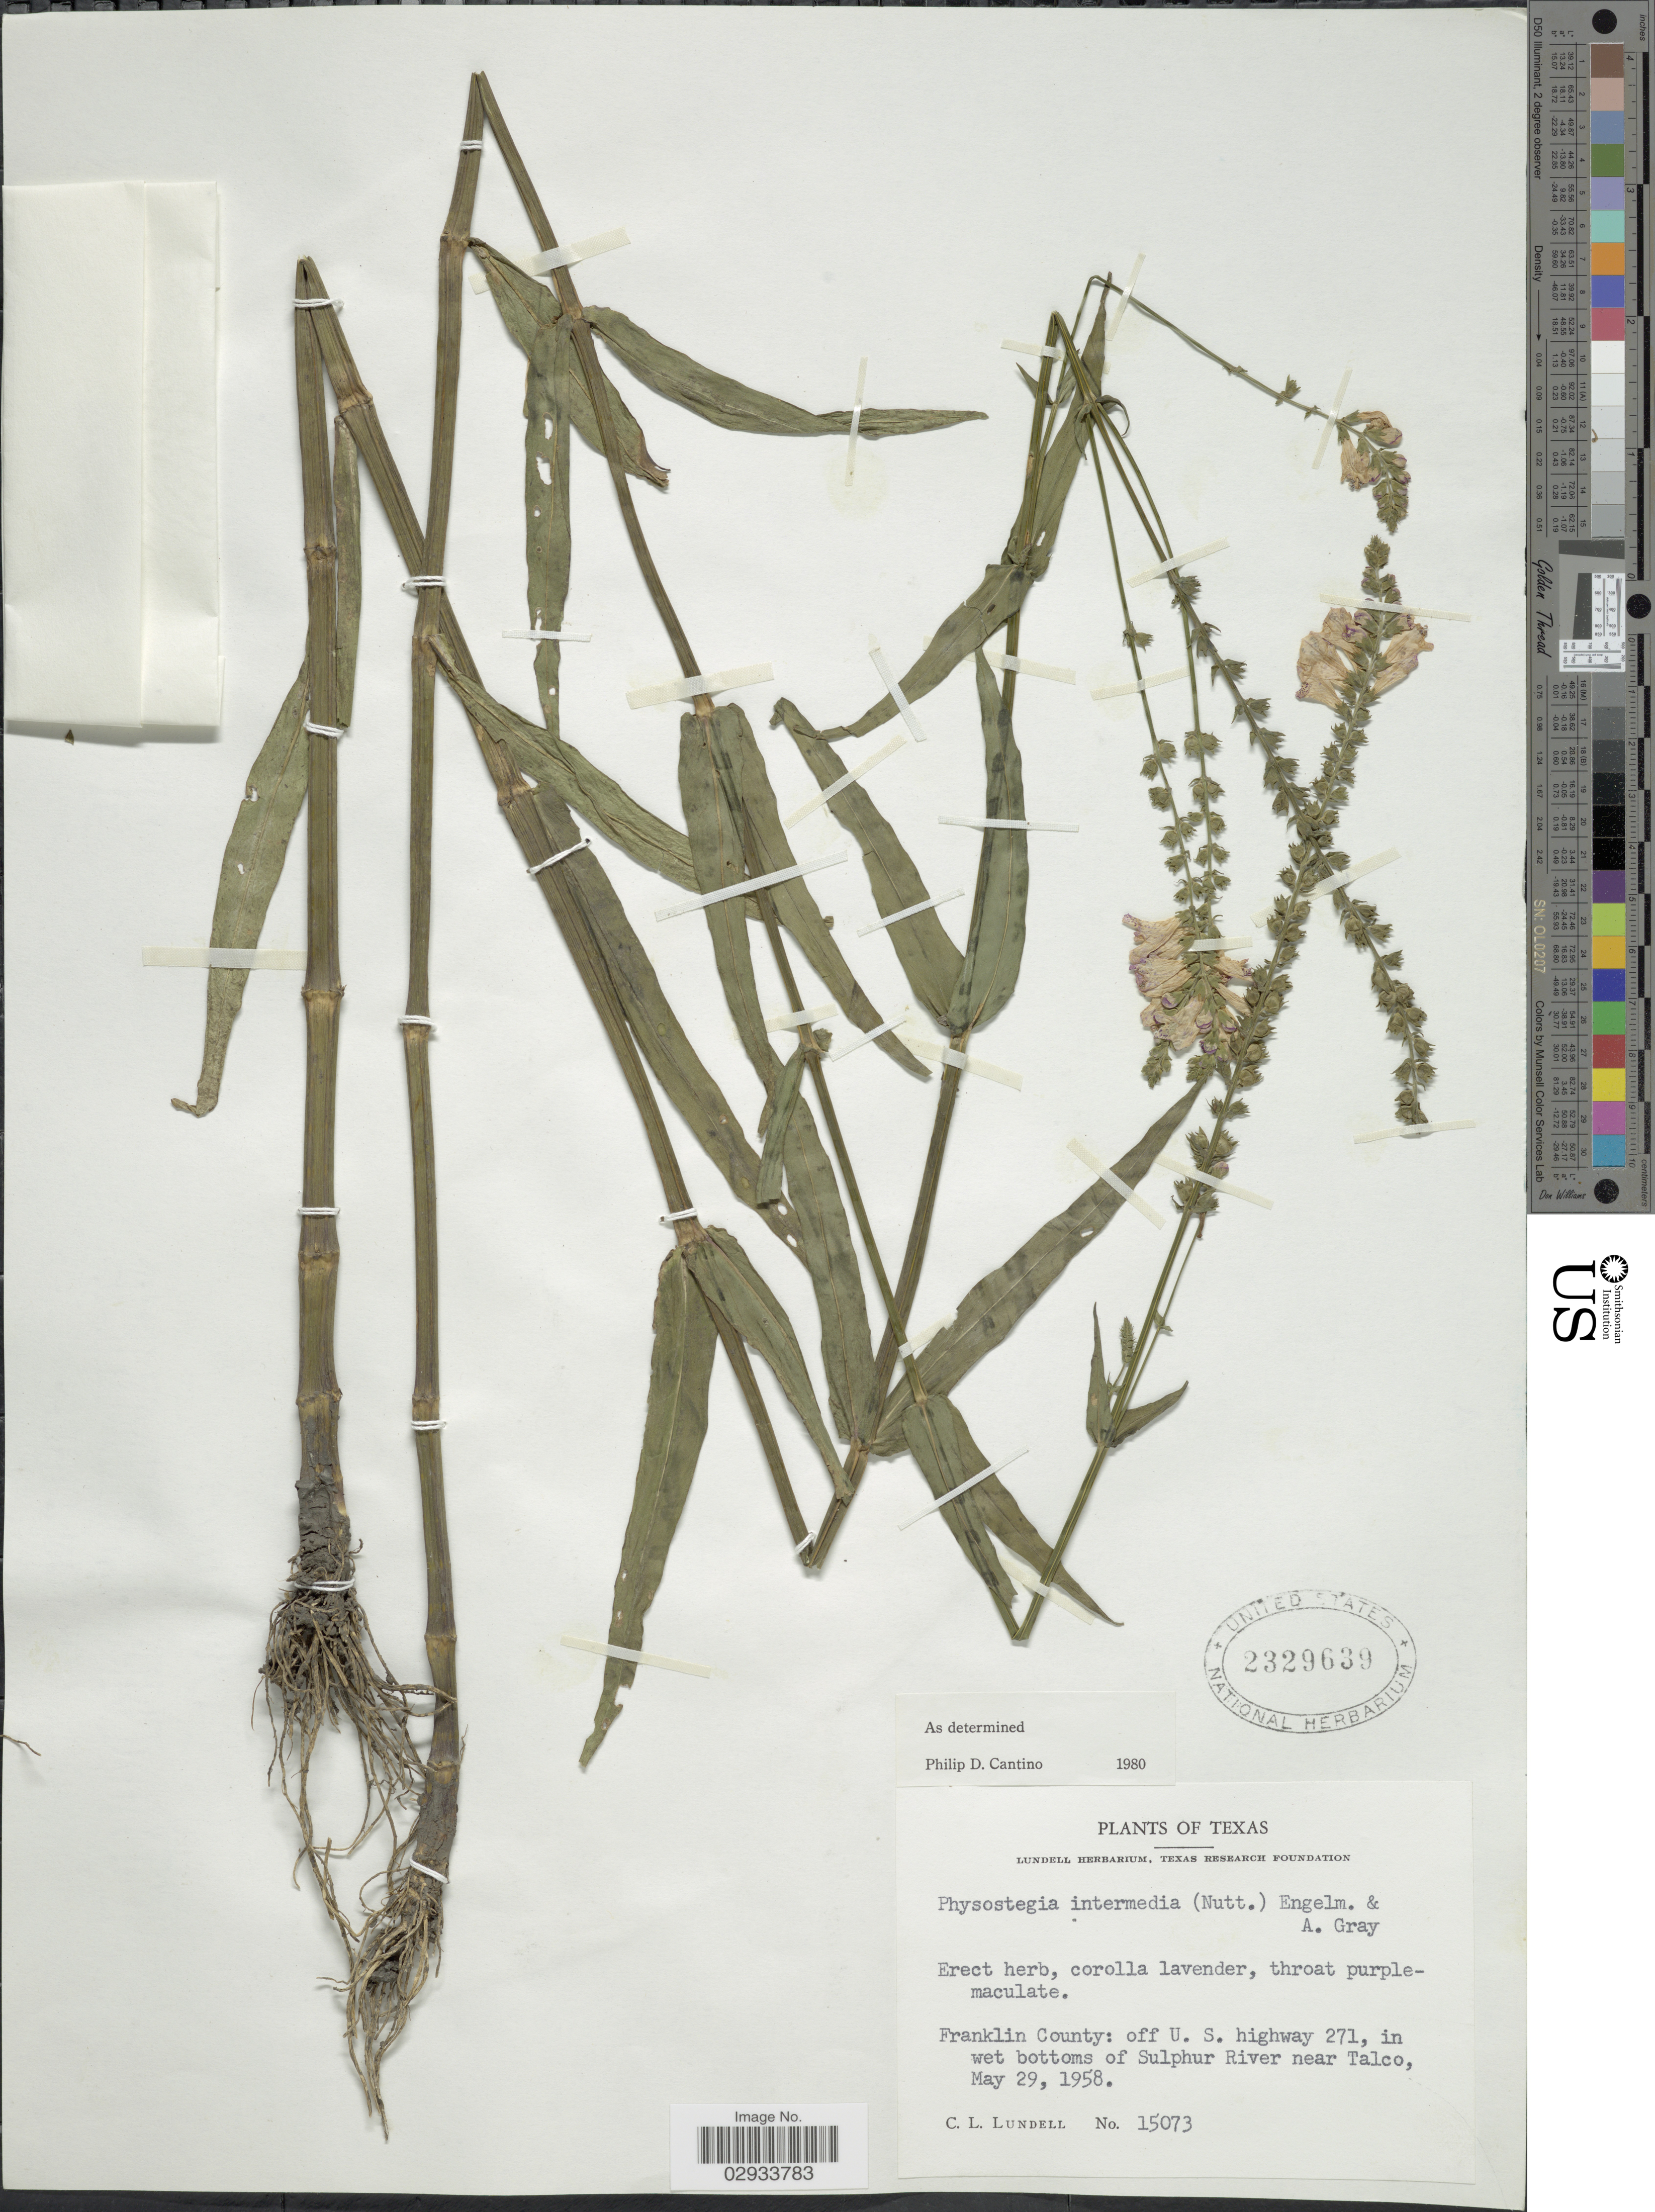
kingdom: Plantae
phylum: Tracheophyta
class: Magnoliopsida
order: Lamiales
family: Lamiaceae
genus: Physostegia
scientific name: Physostegia intermedia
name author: (Nutt.) Engelm. & A. Gray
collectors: C. L. Lundell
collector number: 15073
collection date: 1958-05-29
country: United States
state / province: Texas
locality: Franklin County: off U. S. highway 271, in wet bottoms of Sulphur River near Talco.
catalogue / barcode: US 2329639